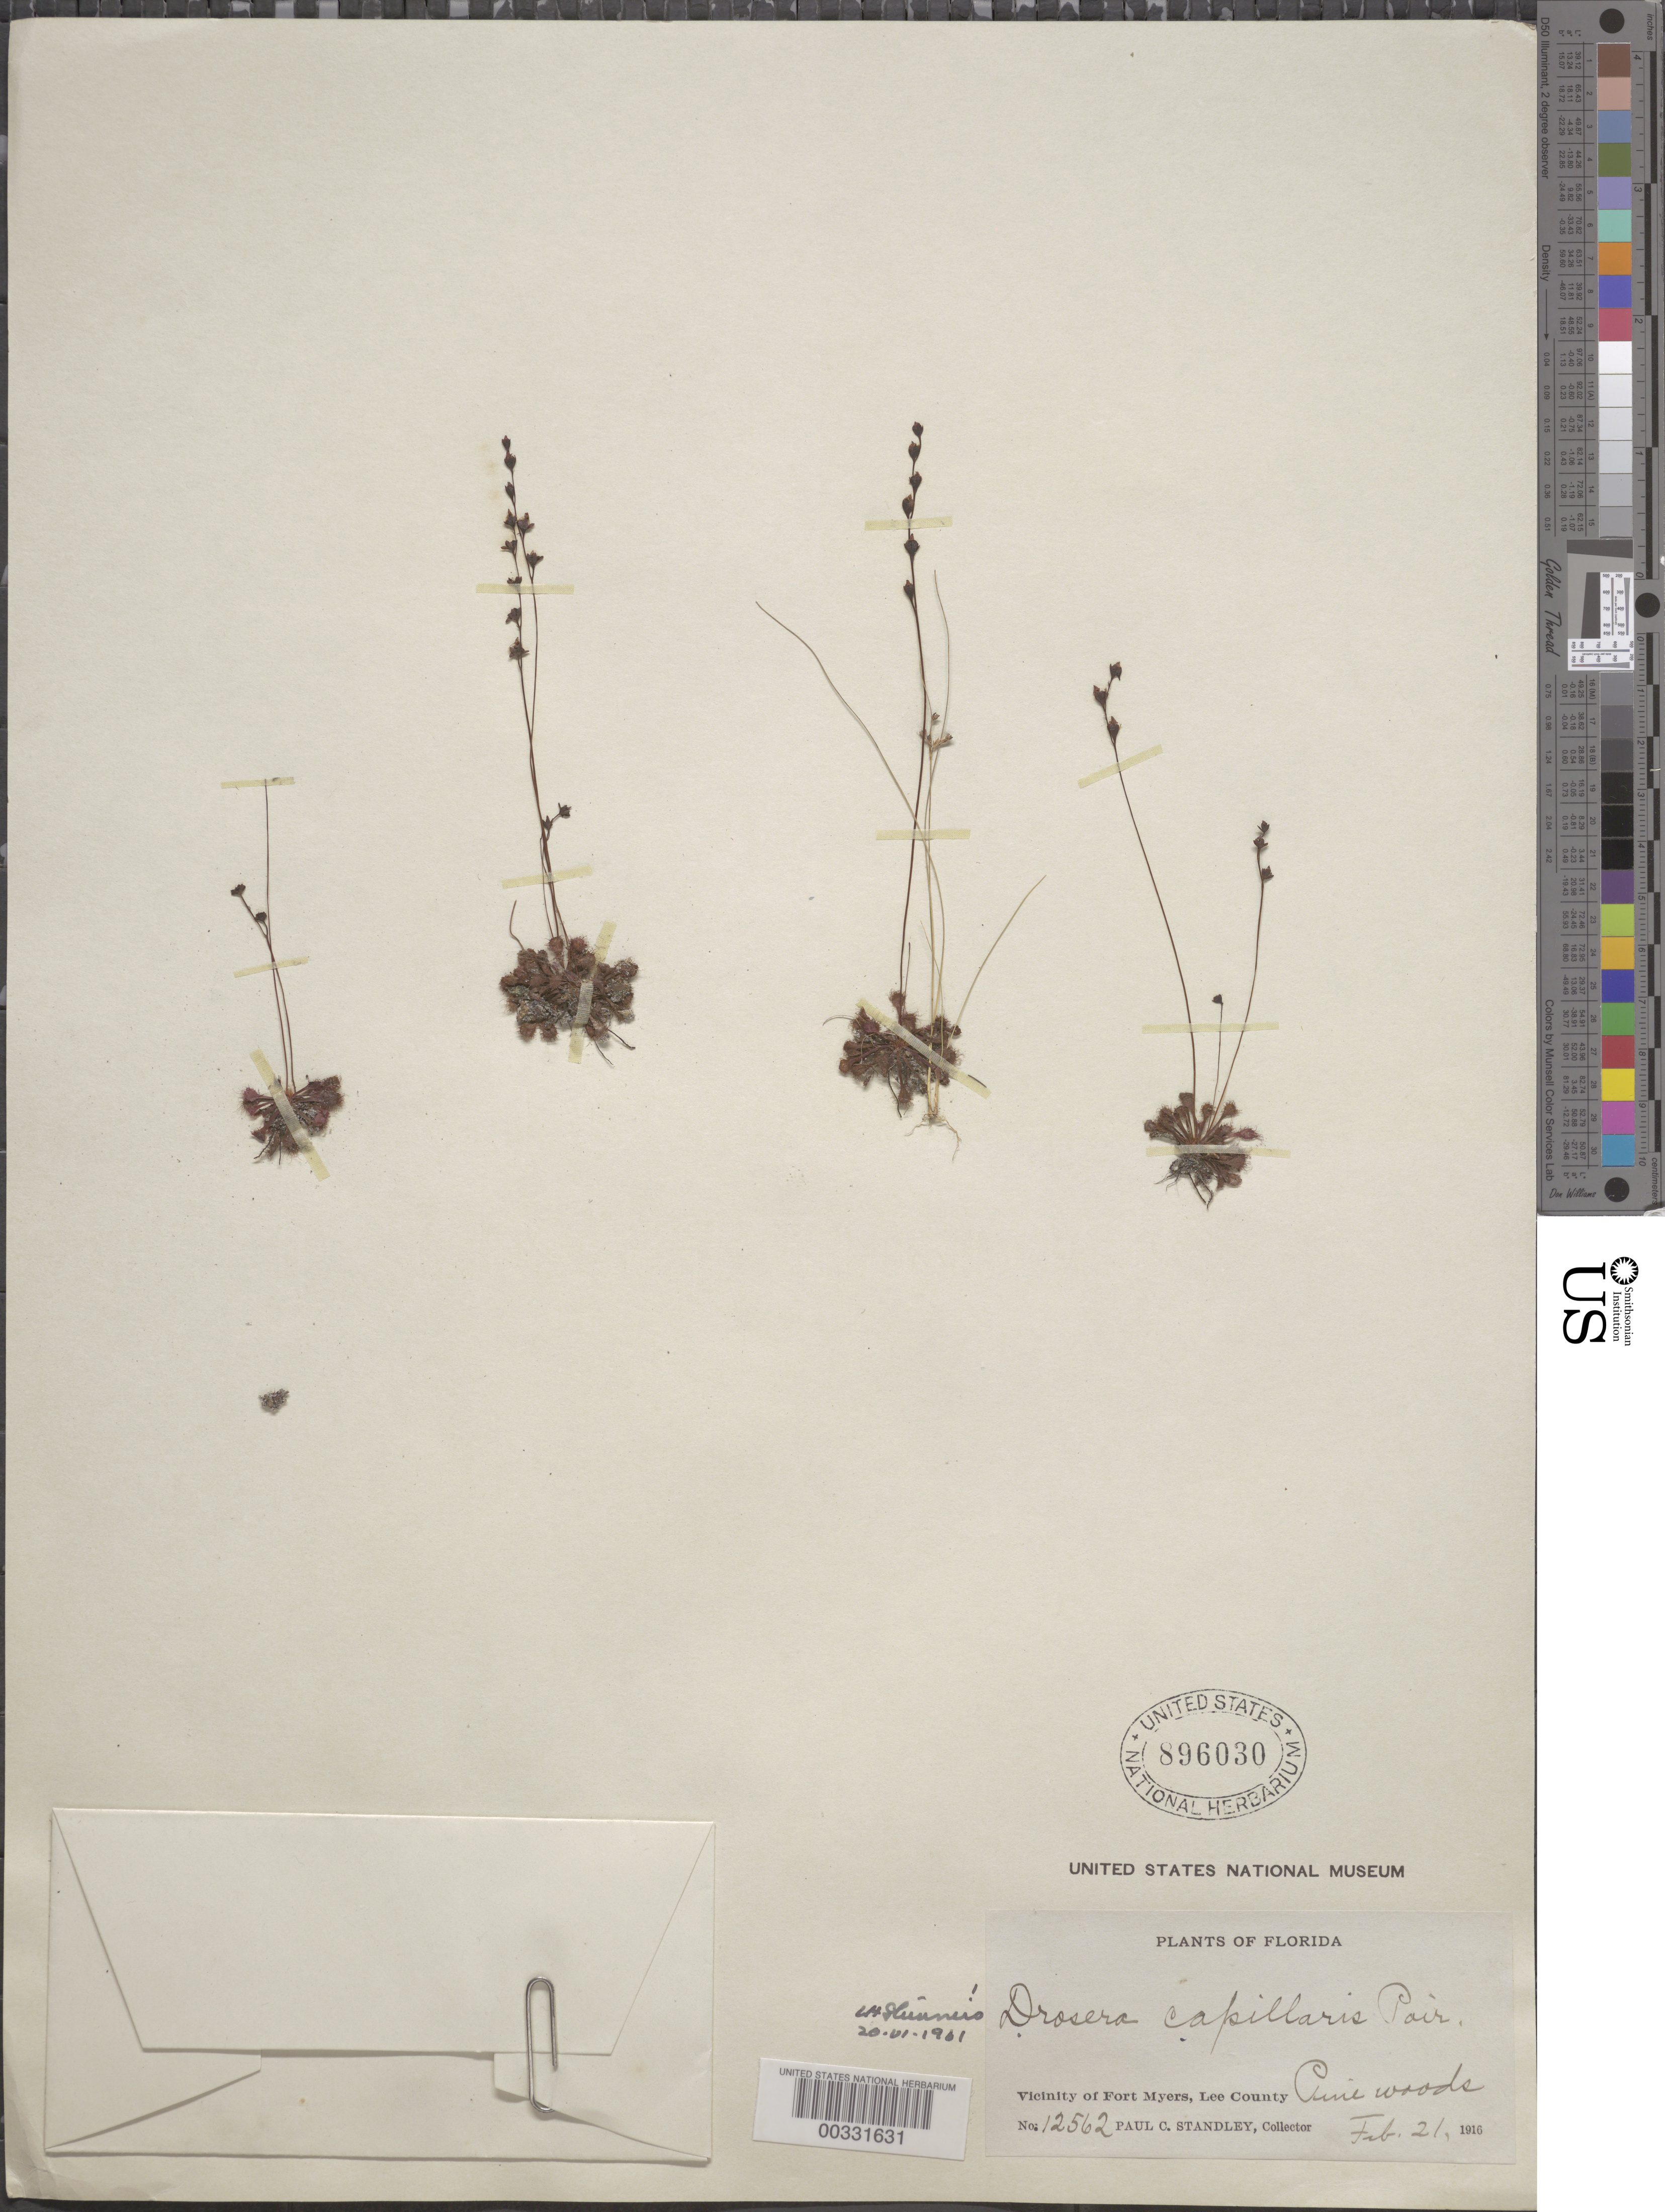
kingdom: Plantae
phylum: Tracheophyta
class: Magnoliopsida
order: Caryophyllales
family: Droseraceae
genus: Drosera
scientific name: Drosera capillaris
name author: Poir.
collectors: P. C. Standley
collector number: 12562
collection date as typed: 21 Feb 1916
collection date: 1916-02-21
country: United States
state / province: Florida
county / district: Lee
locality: Fort myers, near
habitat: Pine woods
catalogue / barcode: US 896030